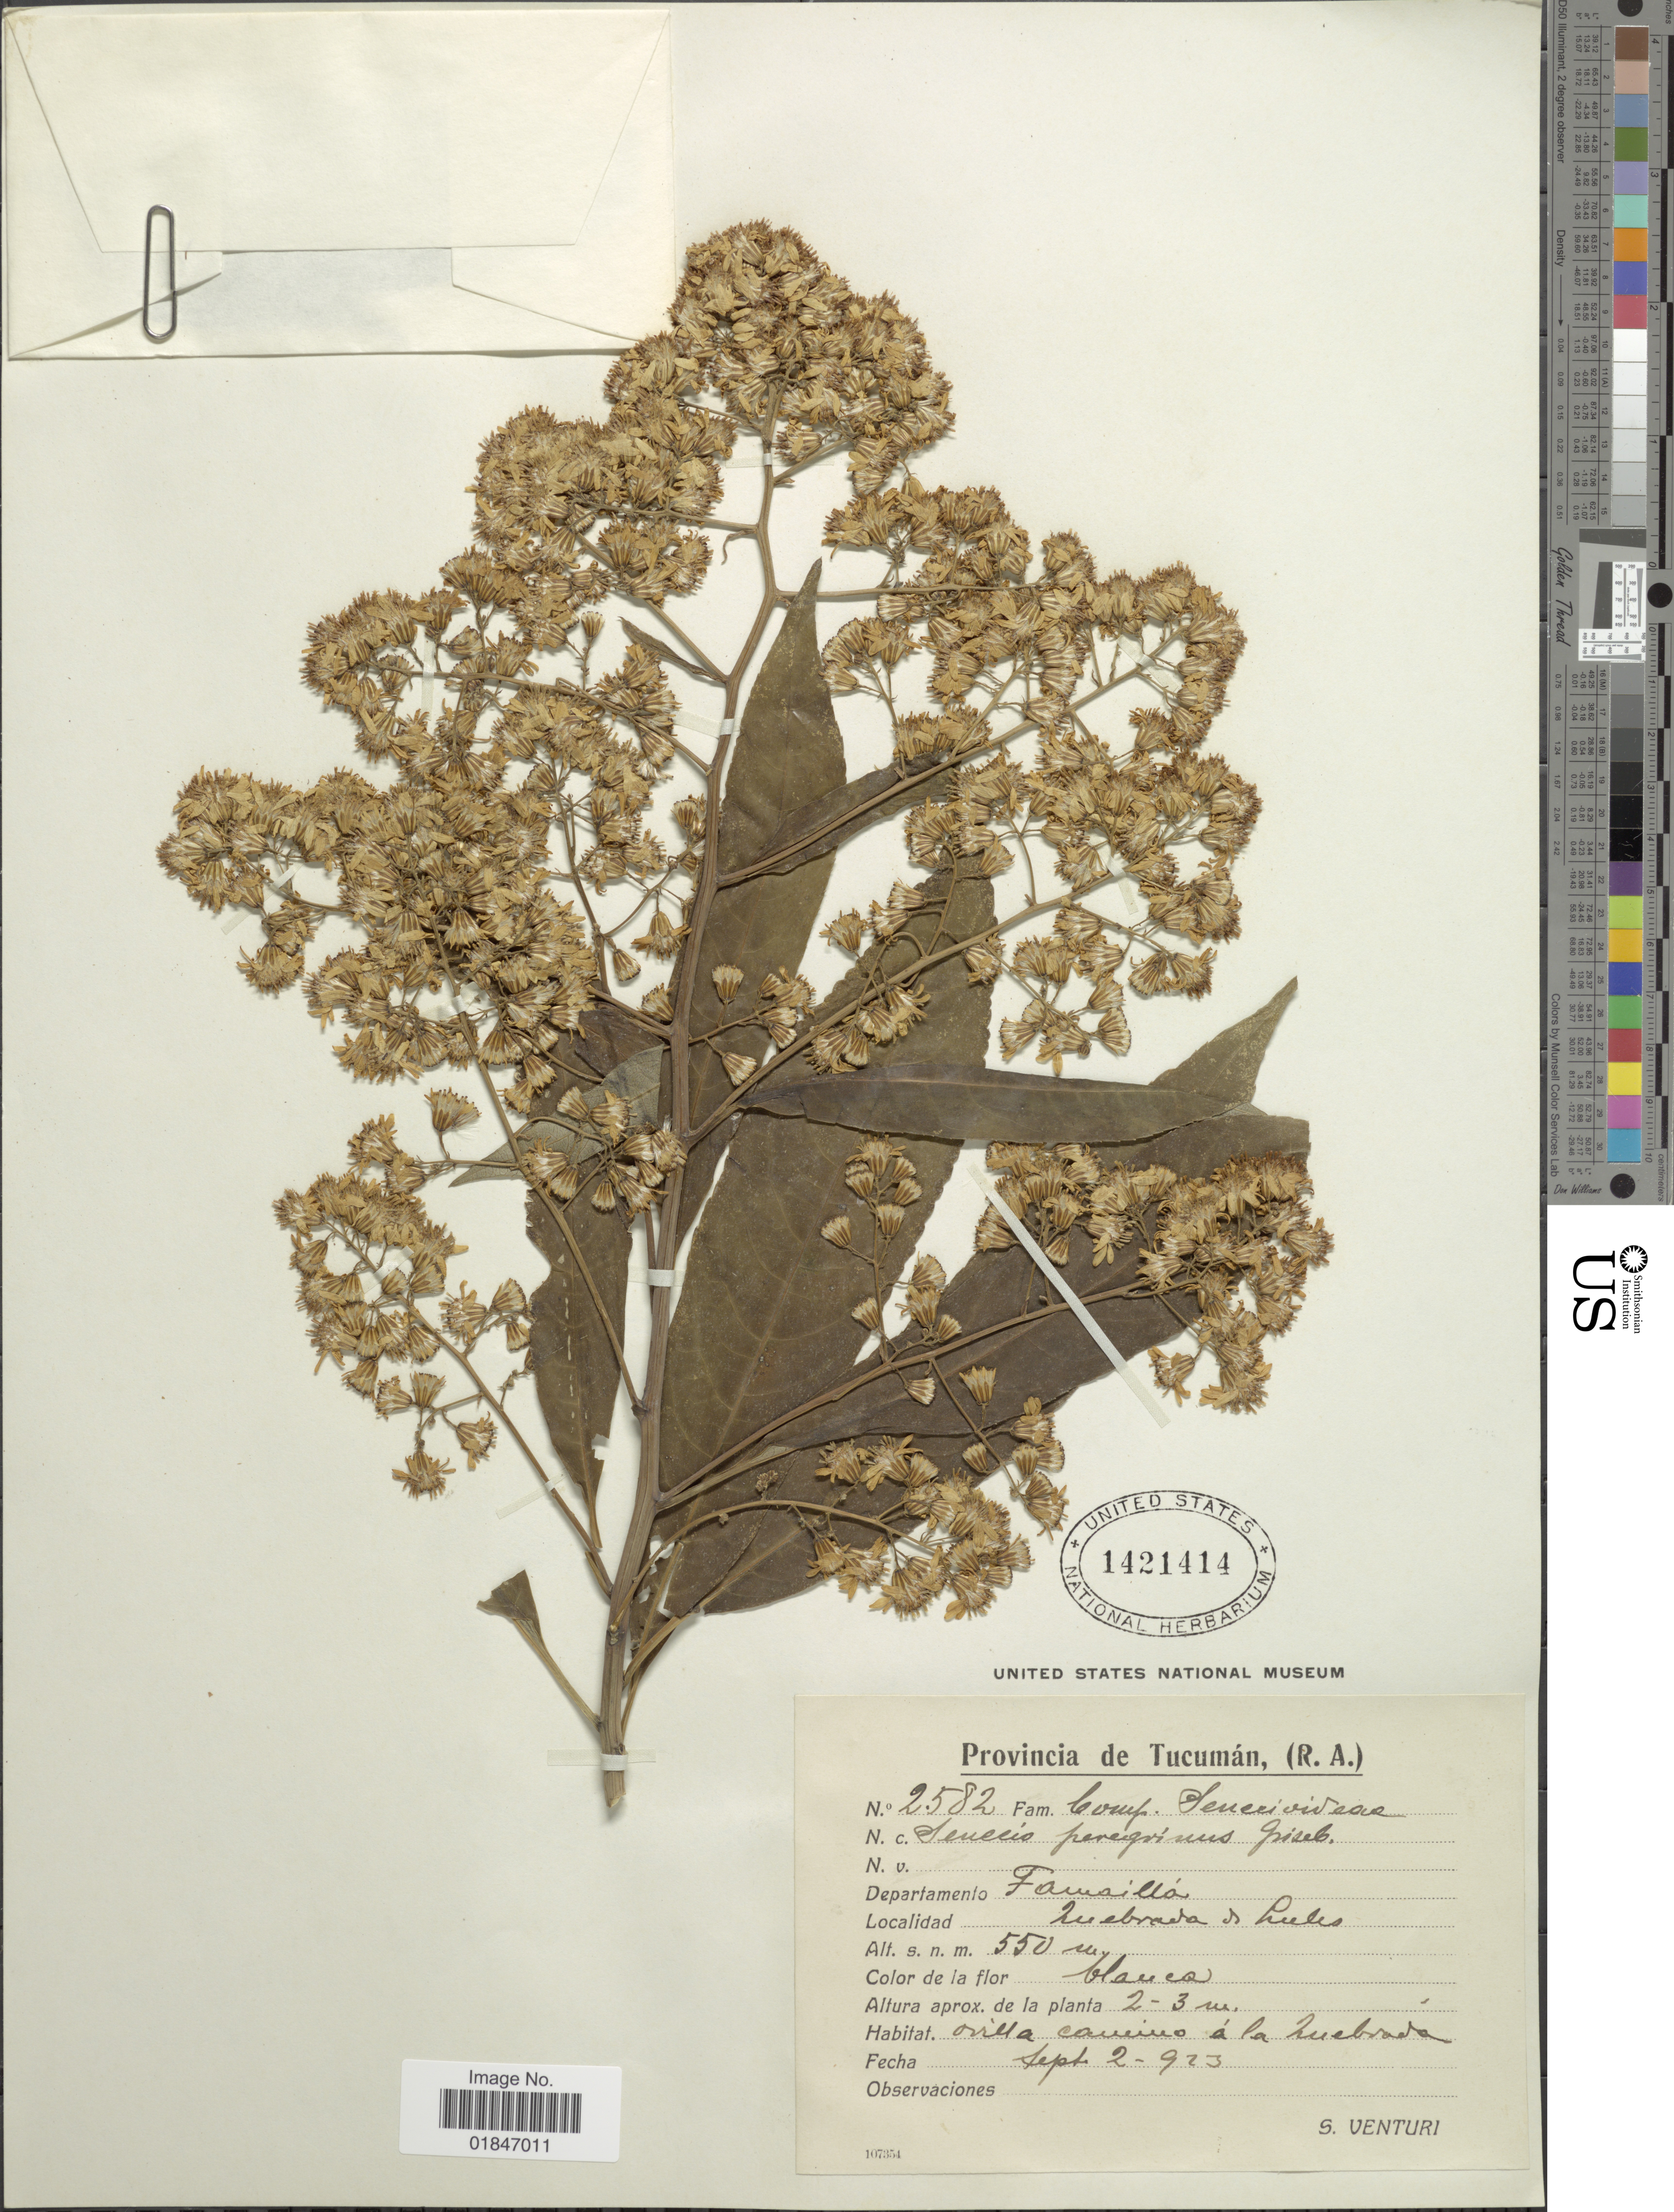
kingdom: Plantae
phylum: Tracheophyta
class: Magnoliopsida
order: Asterales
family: Asteraceae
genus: Dendrophorbium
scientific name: Dendrophorbium peregrinum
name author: (Griseb.) C. Jeffrey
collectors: S. Venturi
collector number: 2582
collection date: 1923-09-02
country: Argentina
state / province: Tucuman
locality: Provincia de Tucuman ( R.A), Departamento Famailla, Quebrada de Lules.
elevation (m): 550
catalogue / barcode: US 1421414